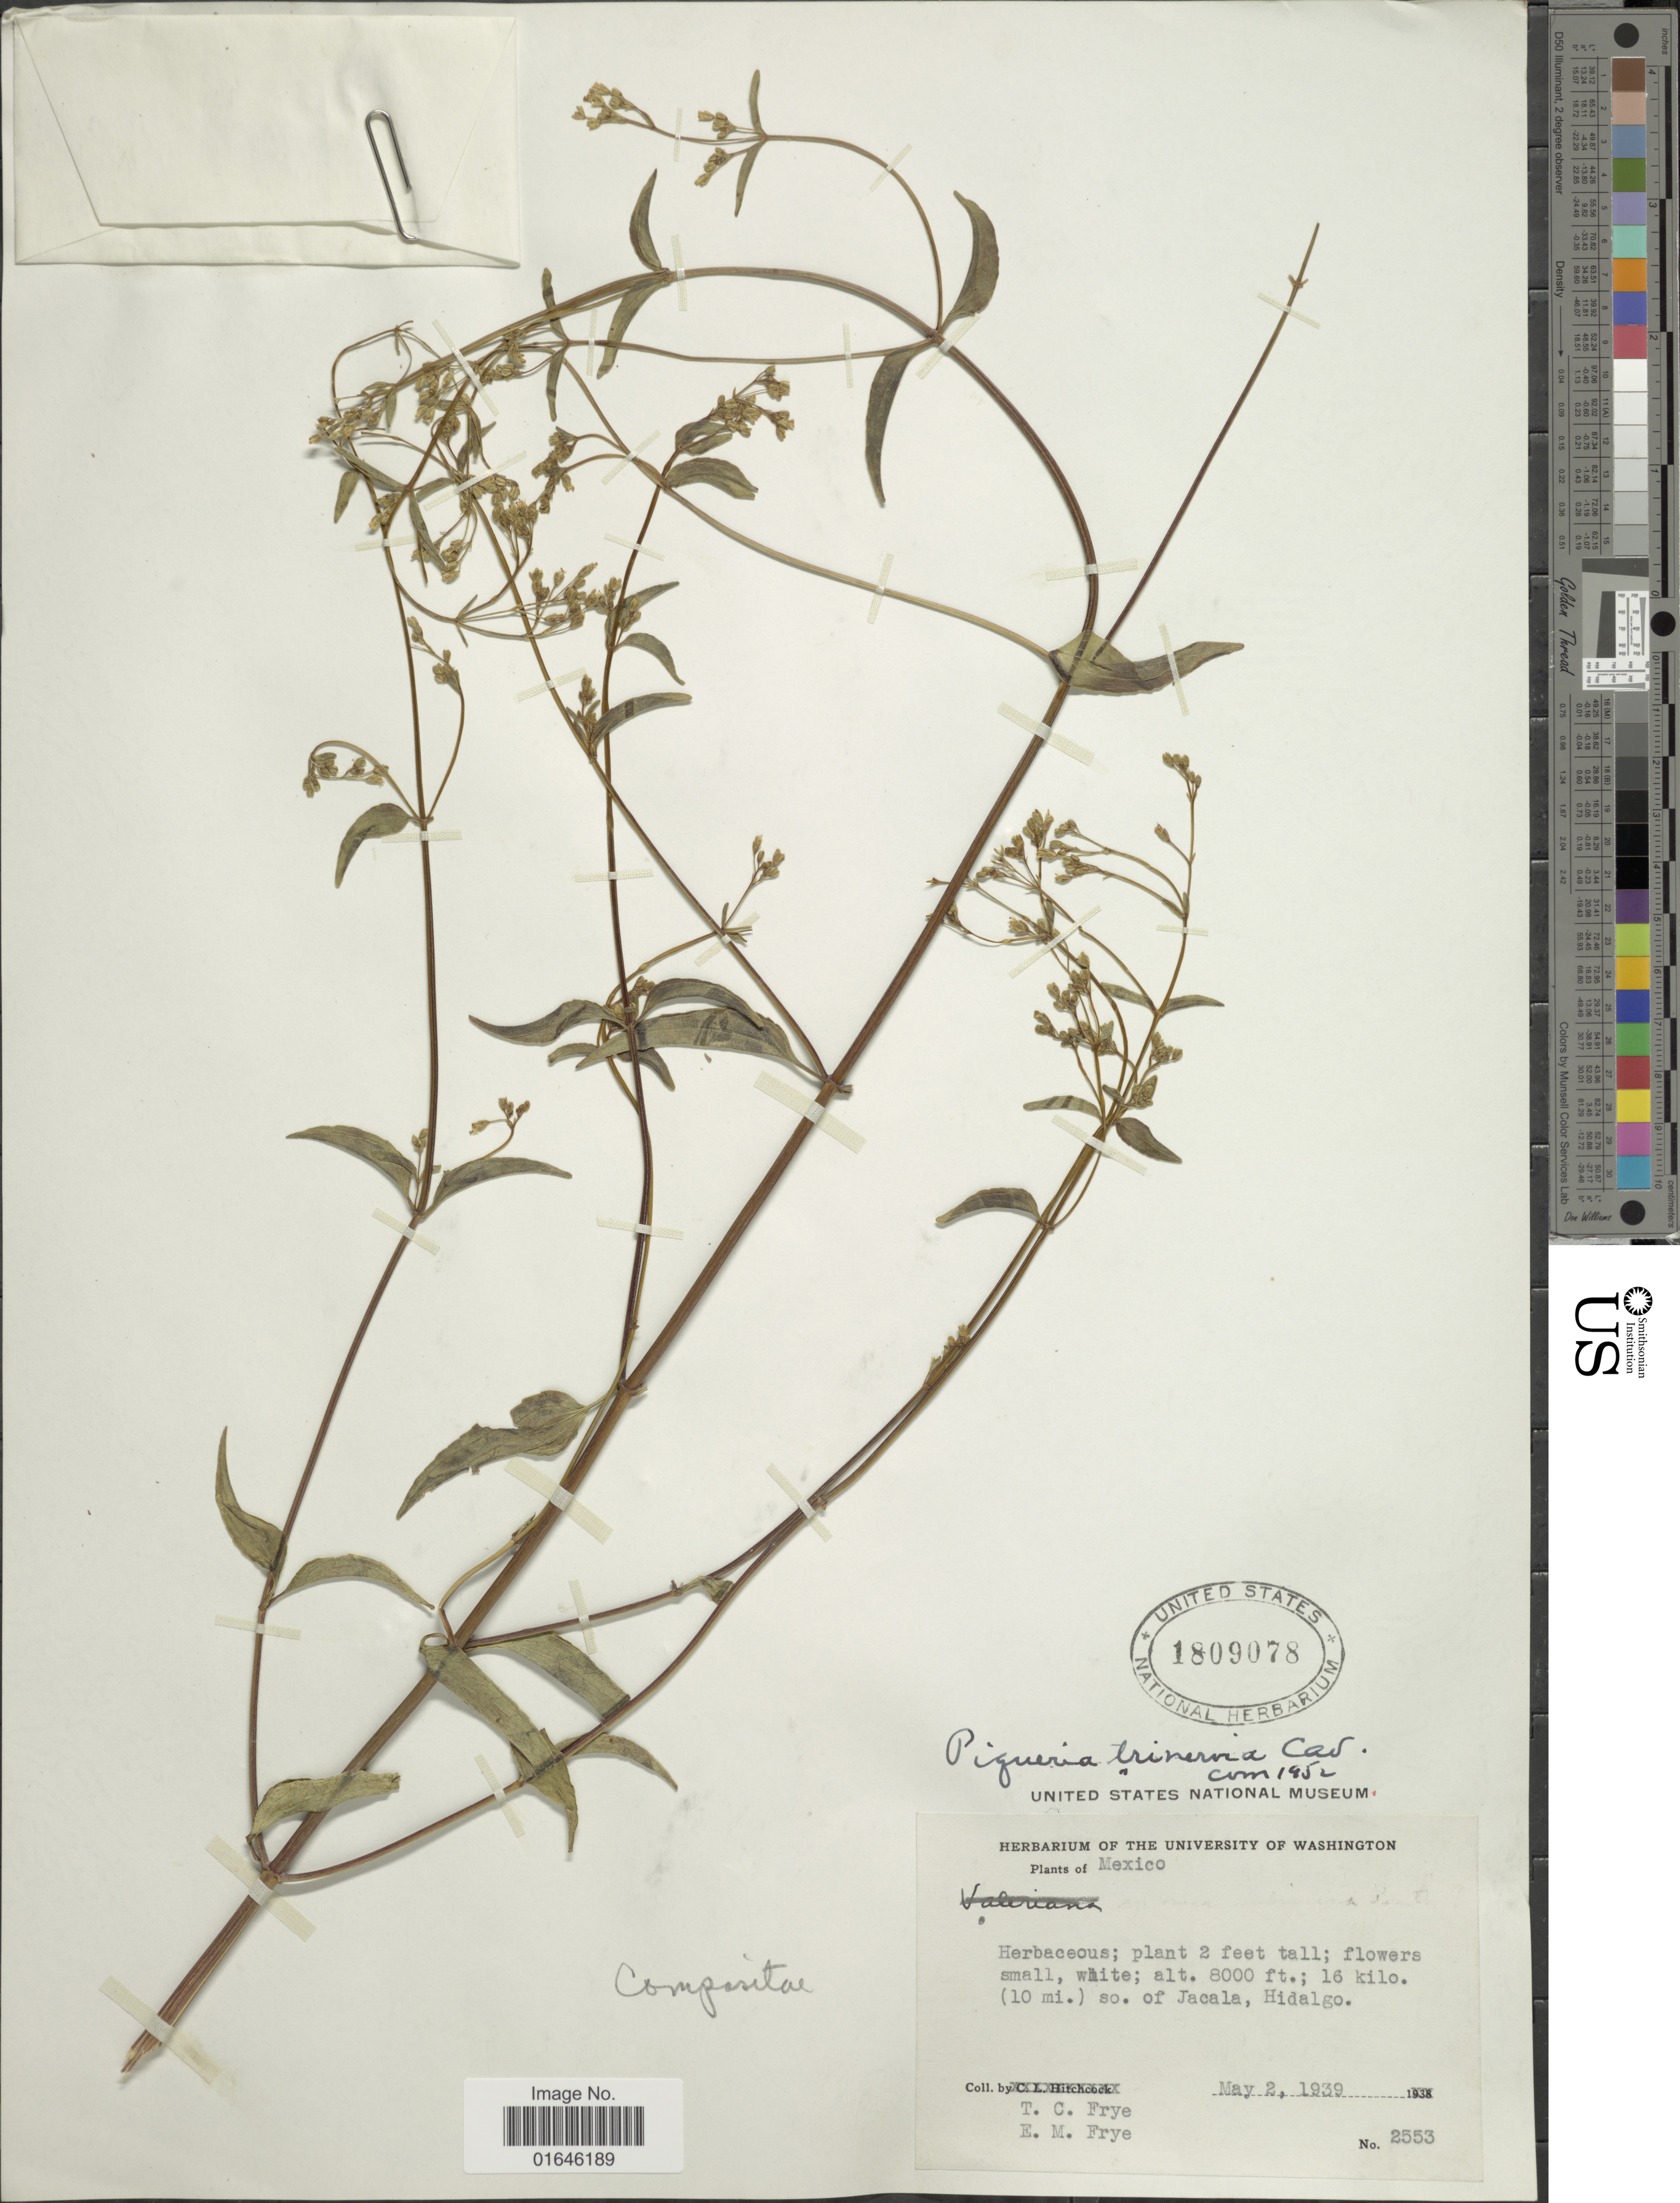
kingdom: Plantae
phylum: Tracheophyta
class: Magnoliopsida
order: Asterales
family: Asteraceae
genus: Piqueria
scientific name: Piqueria trinervia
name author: Cav.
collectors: T. C. Frye & E. Frye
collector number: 2553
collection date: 1939-05-02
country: Mexico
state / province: Hidalgo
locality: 16 kilo. (10 mi.) so. of Jacala, Hidalgo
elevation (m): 2438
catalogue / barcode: US 1809078